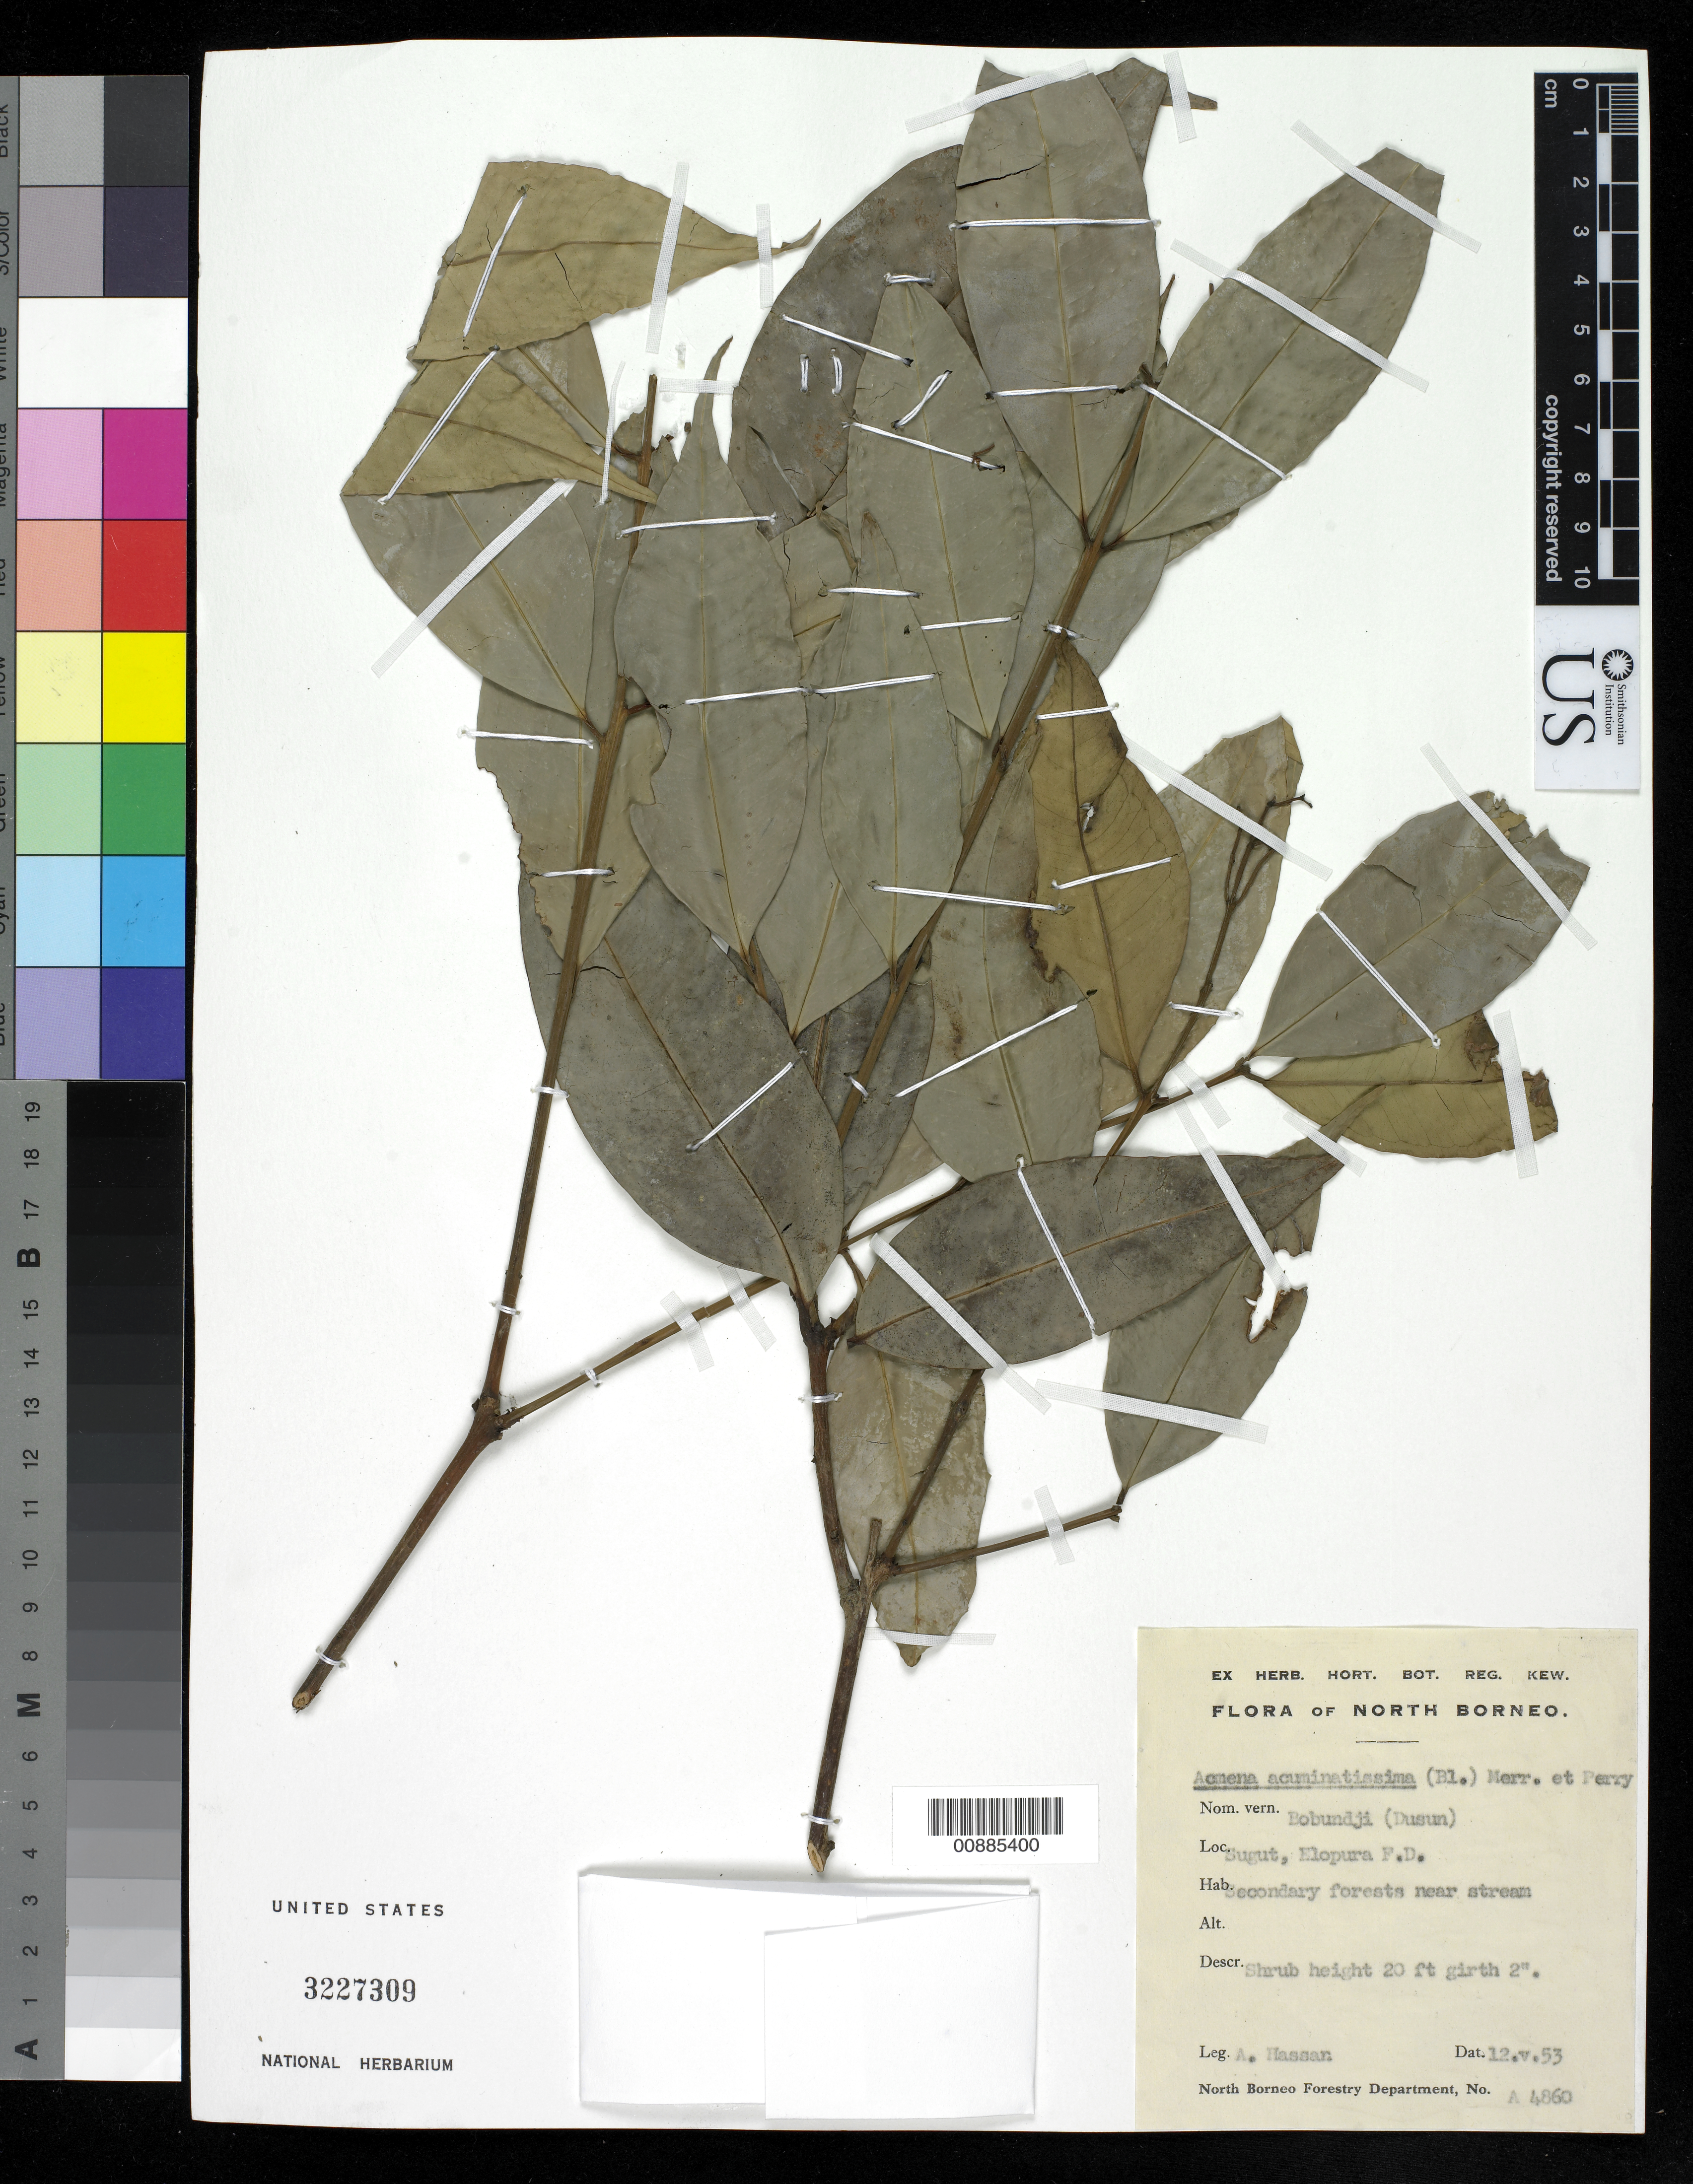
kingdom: Plantae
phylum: Tracheophyta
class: Magnoliopsida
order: Myrtales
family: Myrtaceae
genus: Syzygium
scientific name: Syzygium acuminatissimum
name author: (Blume) DC.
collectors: A. Hassan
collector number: A 4860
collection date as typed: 12 May 1953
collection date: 1953-05-12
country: Malaysia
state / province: Sabah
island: Borneo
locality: Sugut, Elopura F.D.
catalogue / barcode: US 3227309